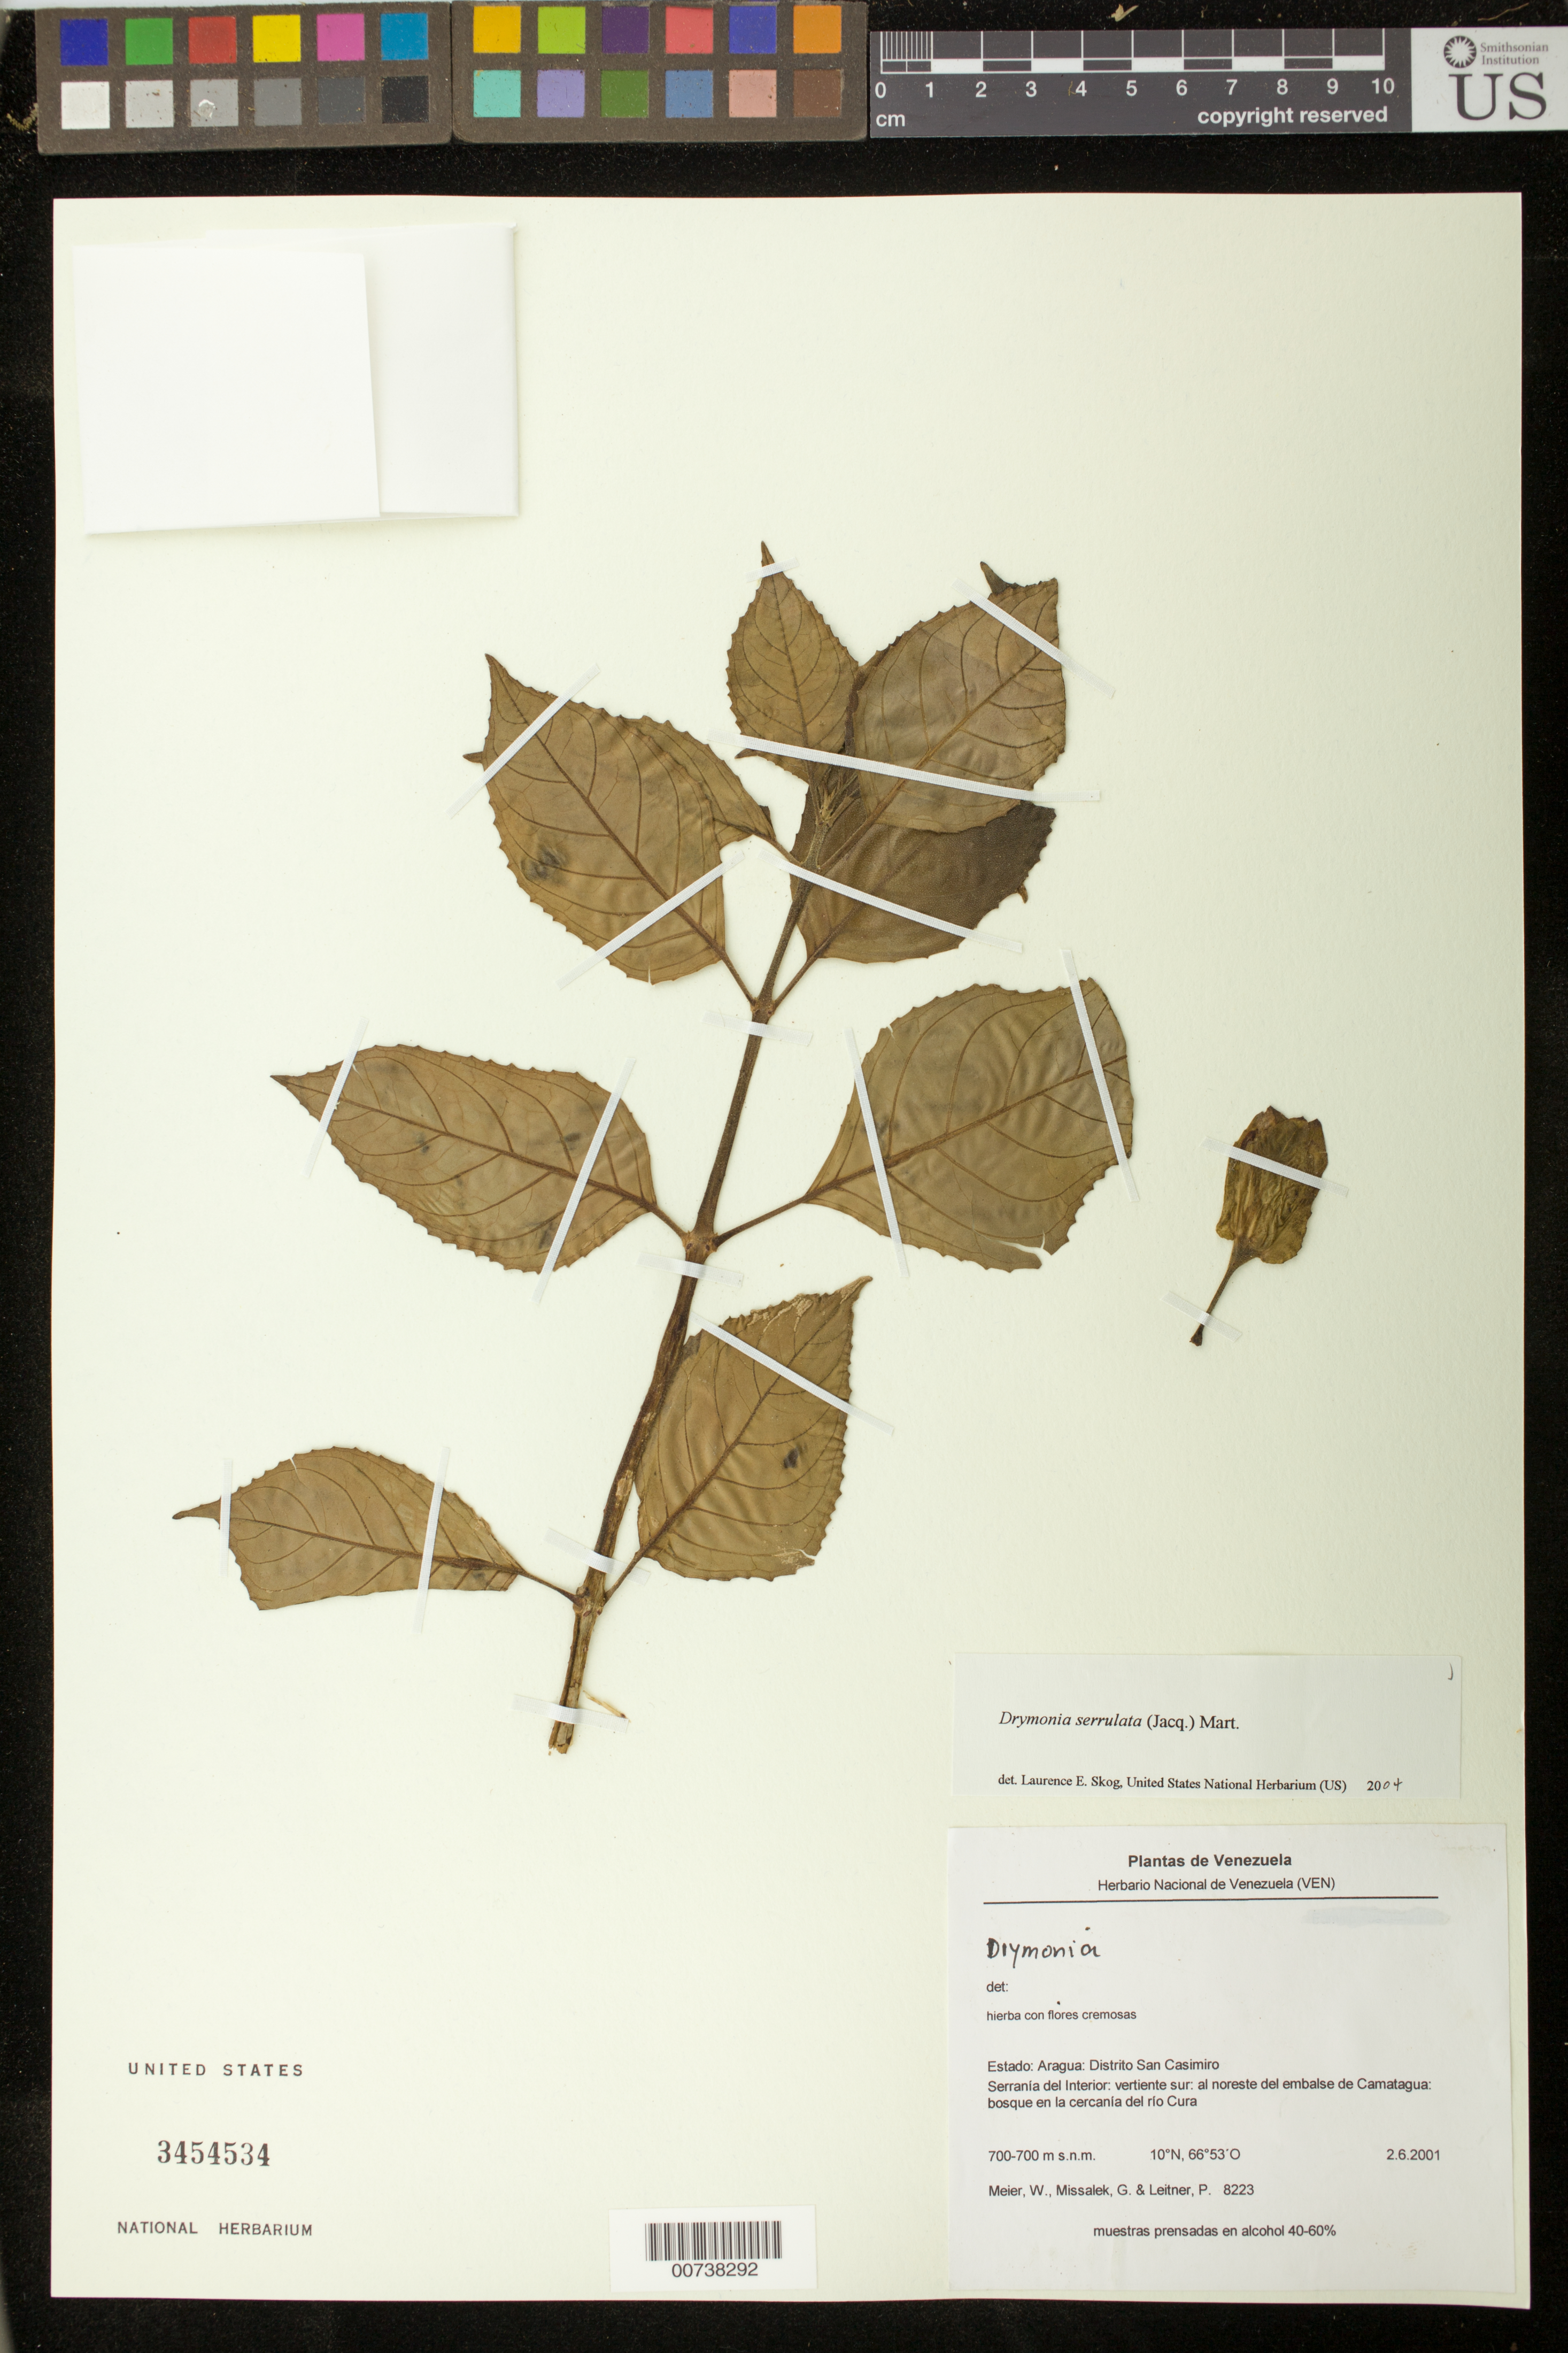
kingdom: Plantae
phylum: Tracheophyta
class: Magnoliopsida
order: Lamiales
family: Gesneriaceae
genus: Drymonia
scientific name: Drymonia serrulata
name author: (Jacq.) Mart.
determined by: Skog, Laurence E.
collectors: W. Meier, G. Missalek & P. Leitner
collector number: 8223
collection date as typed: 02 Jun 2001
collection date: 2001-06-02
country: Venezuela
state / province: Aragua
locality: Distrito San Casimiro. Serranía del Interior: vertiente sur, al noreste del embalse de Camatagua, bosque en la cercania del río Cura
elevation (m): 700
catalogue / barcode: US 3454534